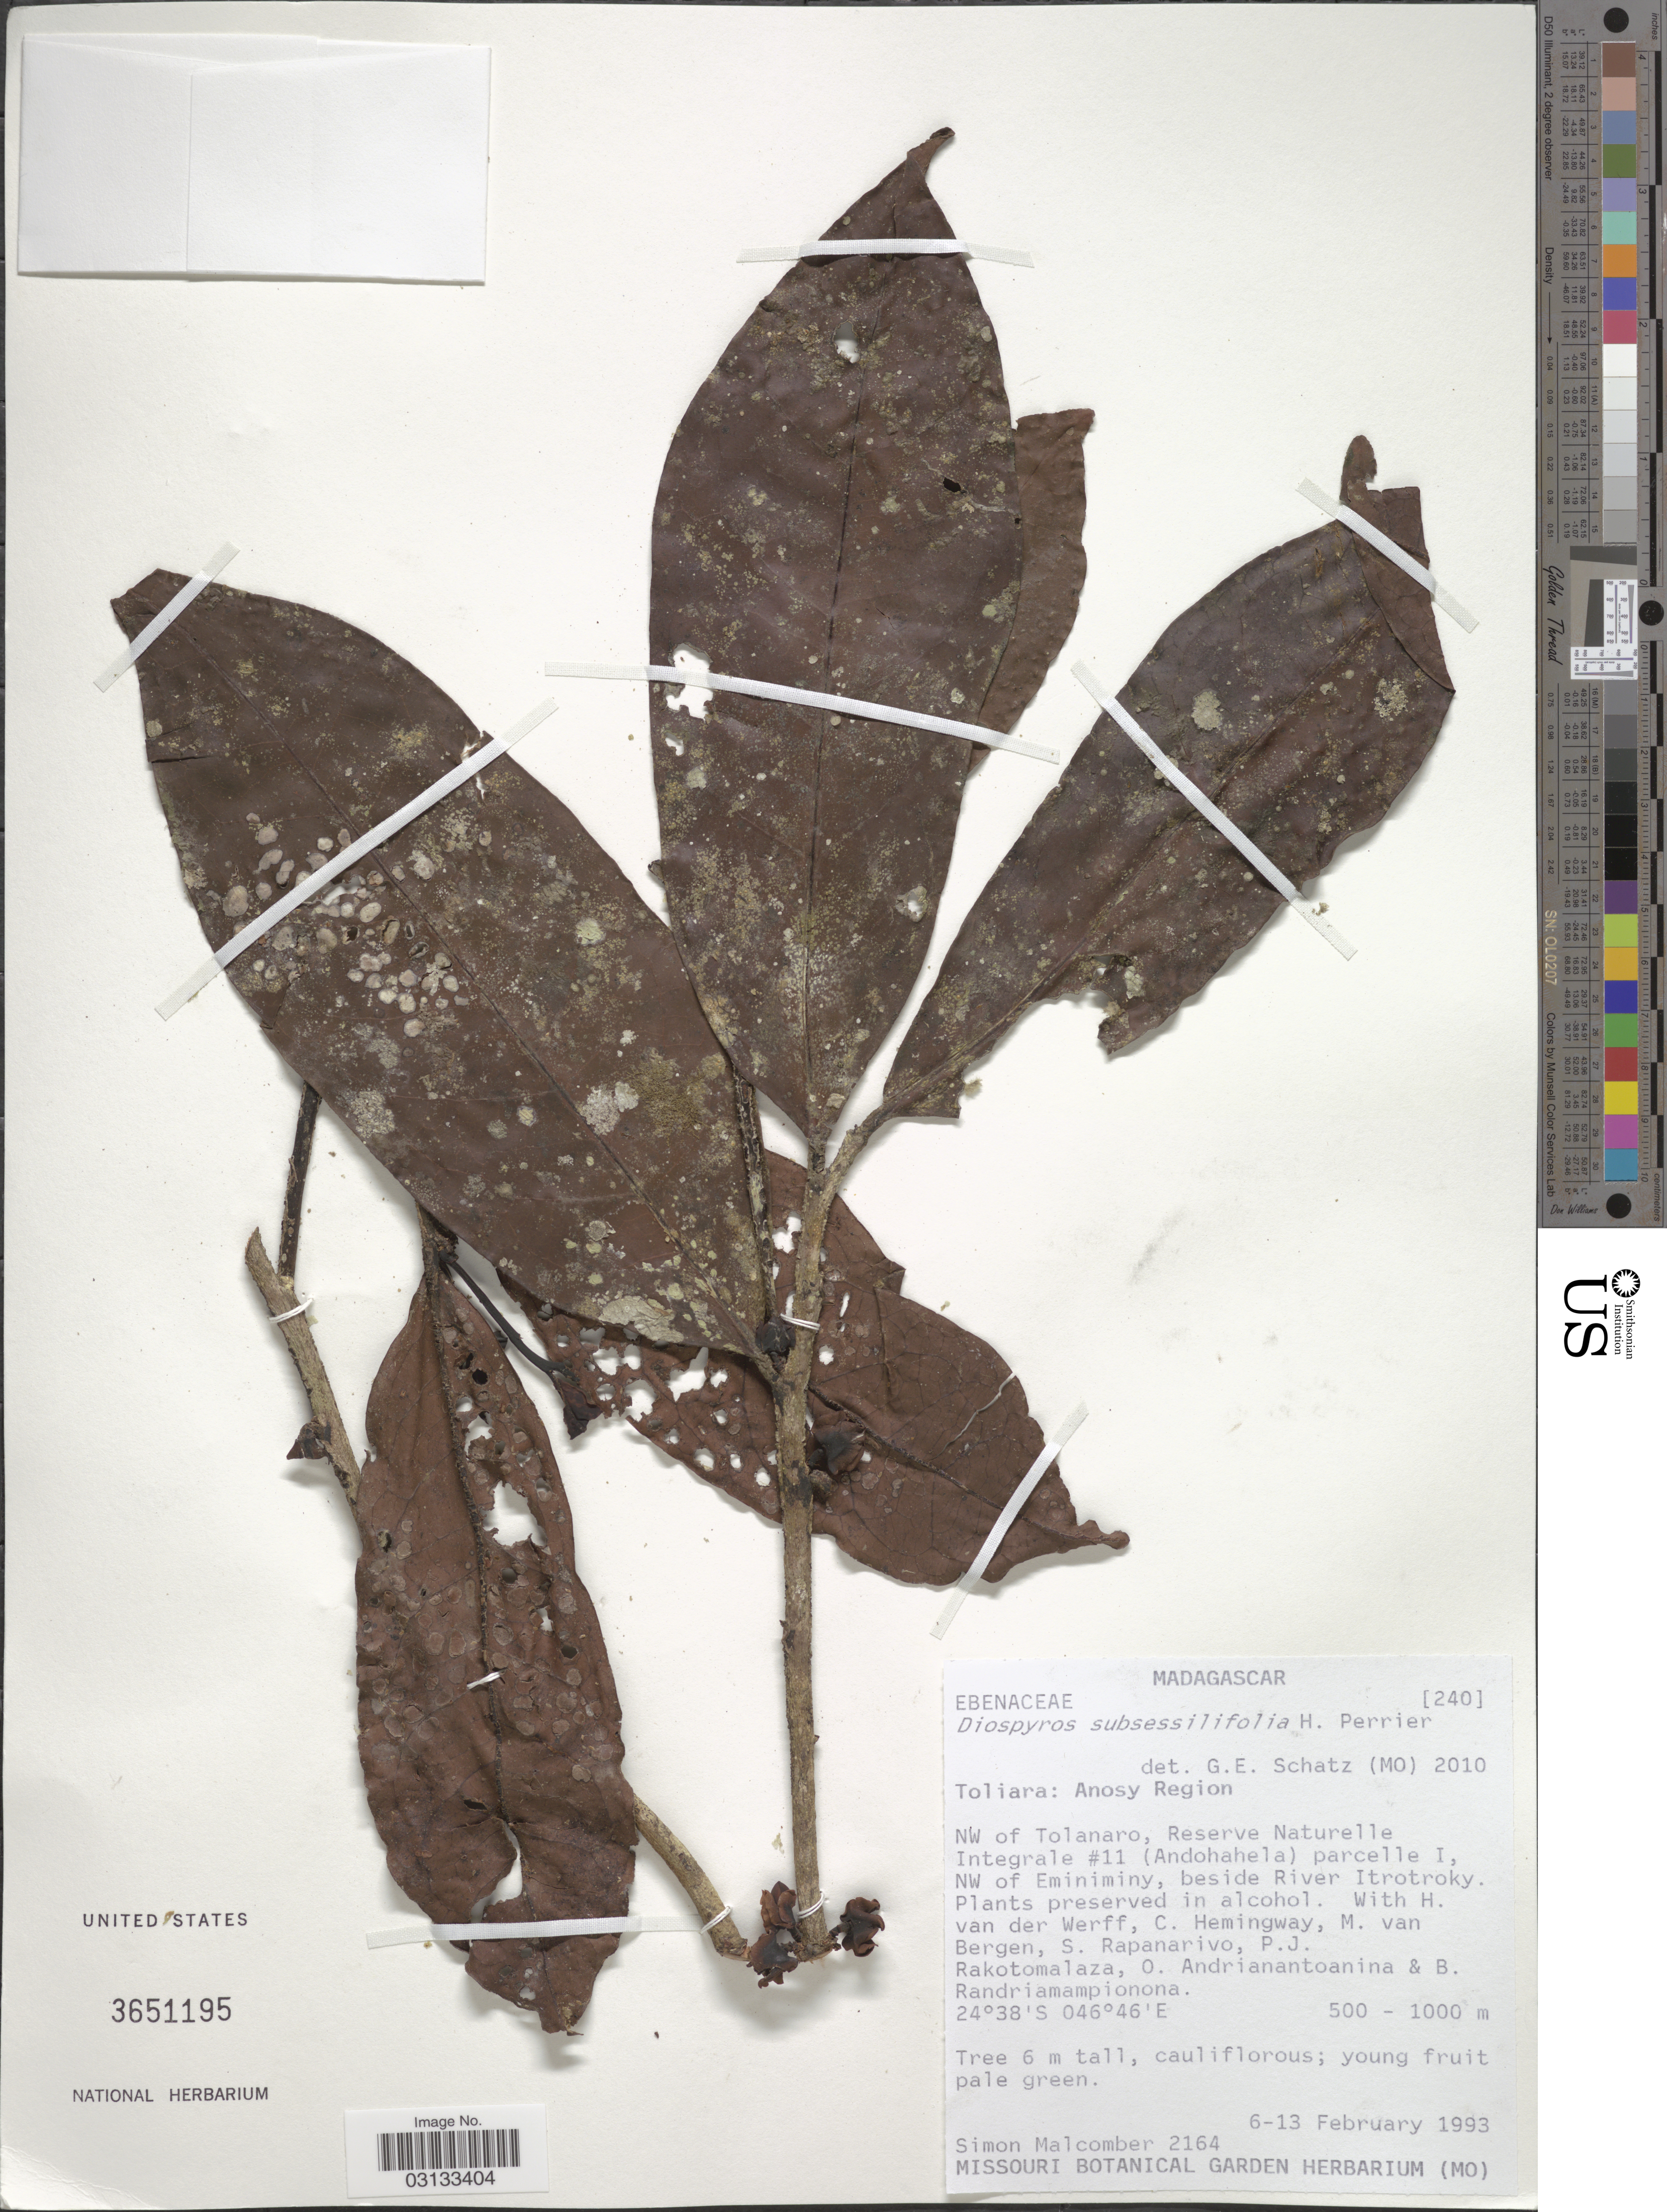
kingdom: Plantae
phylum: Tracheophyta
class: Magnoliopsida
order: Ericales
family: Ebenaceae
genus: Diospyros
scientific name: Diospyros subsessilifolia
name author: H. Perrier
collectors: S. T. Malcomber, H. van der Werff, C. Hemingway, M. van Bergen & et al.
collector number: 2164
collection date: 1993-02-06/1993-02-13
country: Madagascar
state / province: Anosy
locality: Toliara: Anosy Region, NW of Tolanaro, Reserve Naturelle Integrale #11 (Andohahela) parcelle I, NW of Eminiminy, beside River Itrotroky.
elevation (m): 500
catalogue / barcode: US 3651195